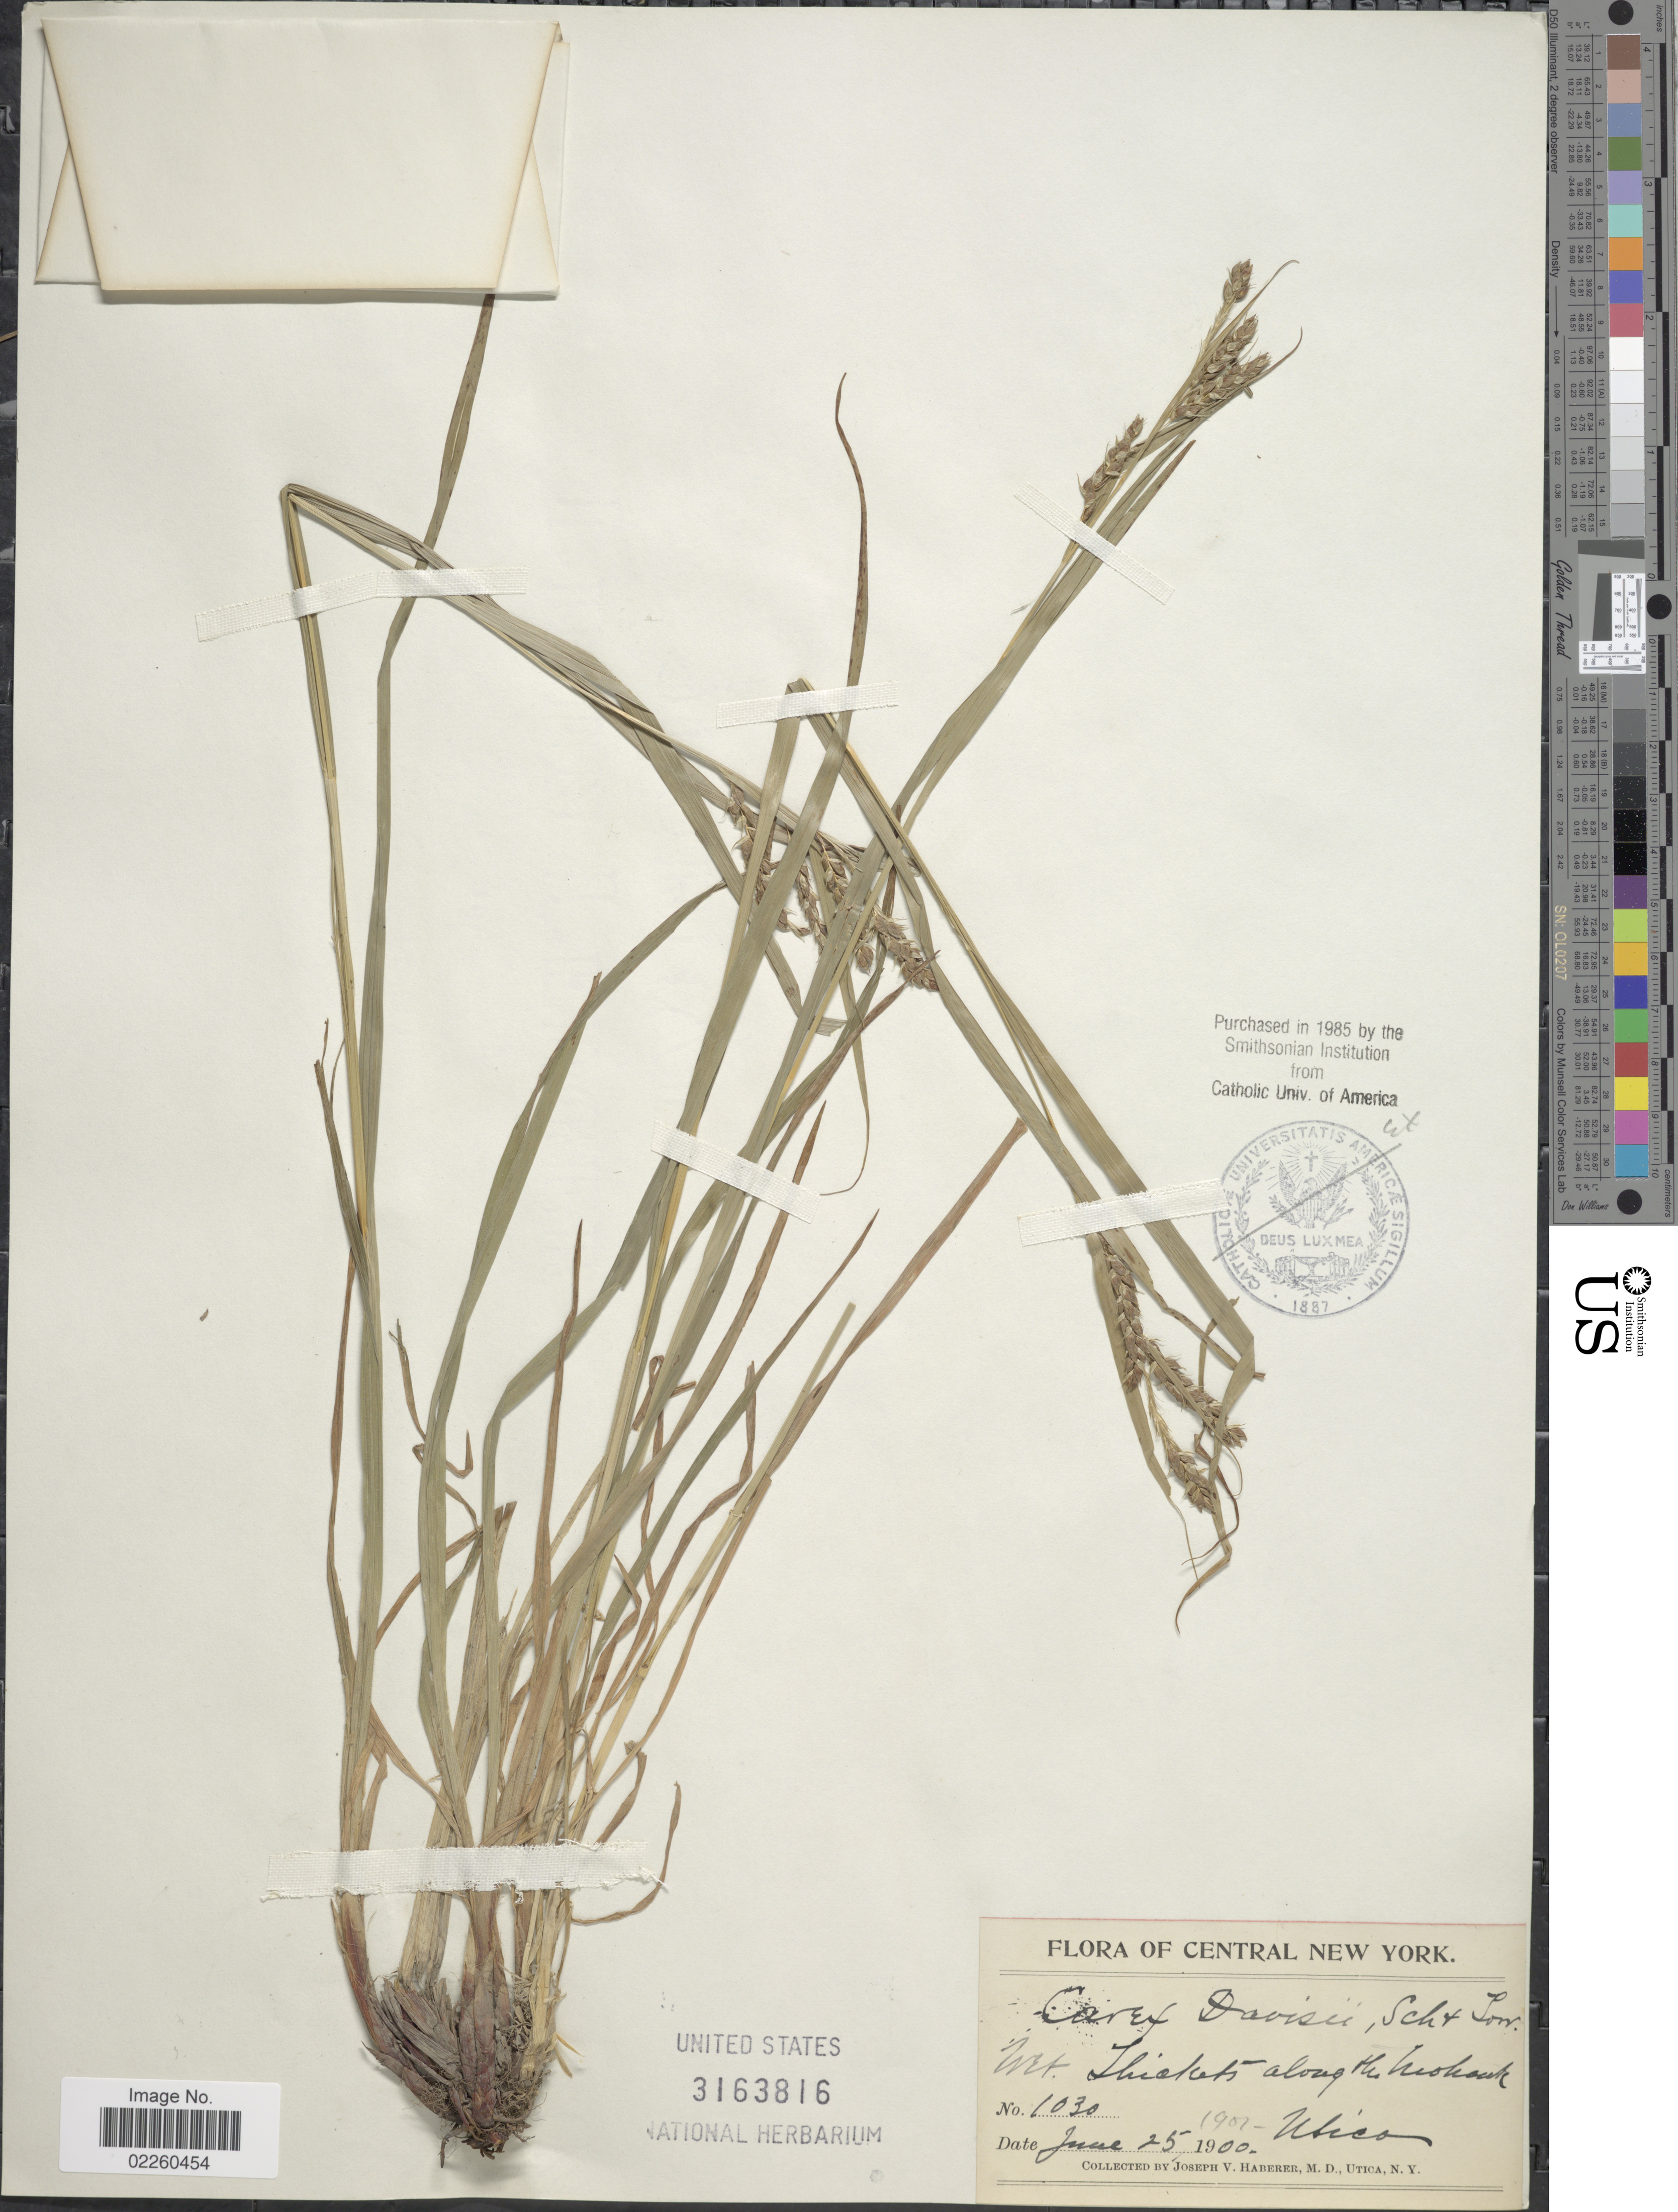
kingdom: Plantae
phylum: Tracheophyta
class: Liliopsida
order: Poales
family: Cyperaceae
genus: Carex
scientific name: Carex davisii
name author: Schwein. & Torr.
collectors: J. V. Haberer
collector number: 1030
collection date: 1900-06-25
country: United States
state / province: New York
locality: Central New York. Thickets along the Mohawk Utica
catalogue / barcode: US 3163816